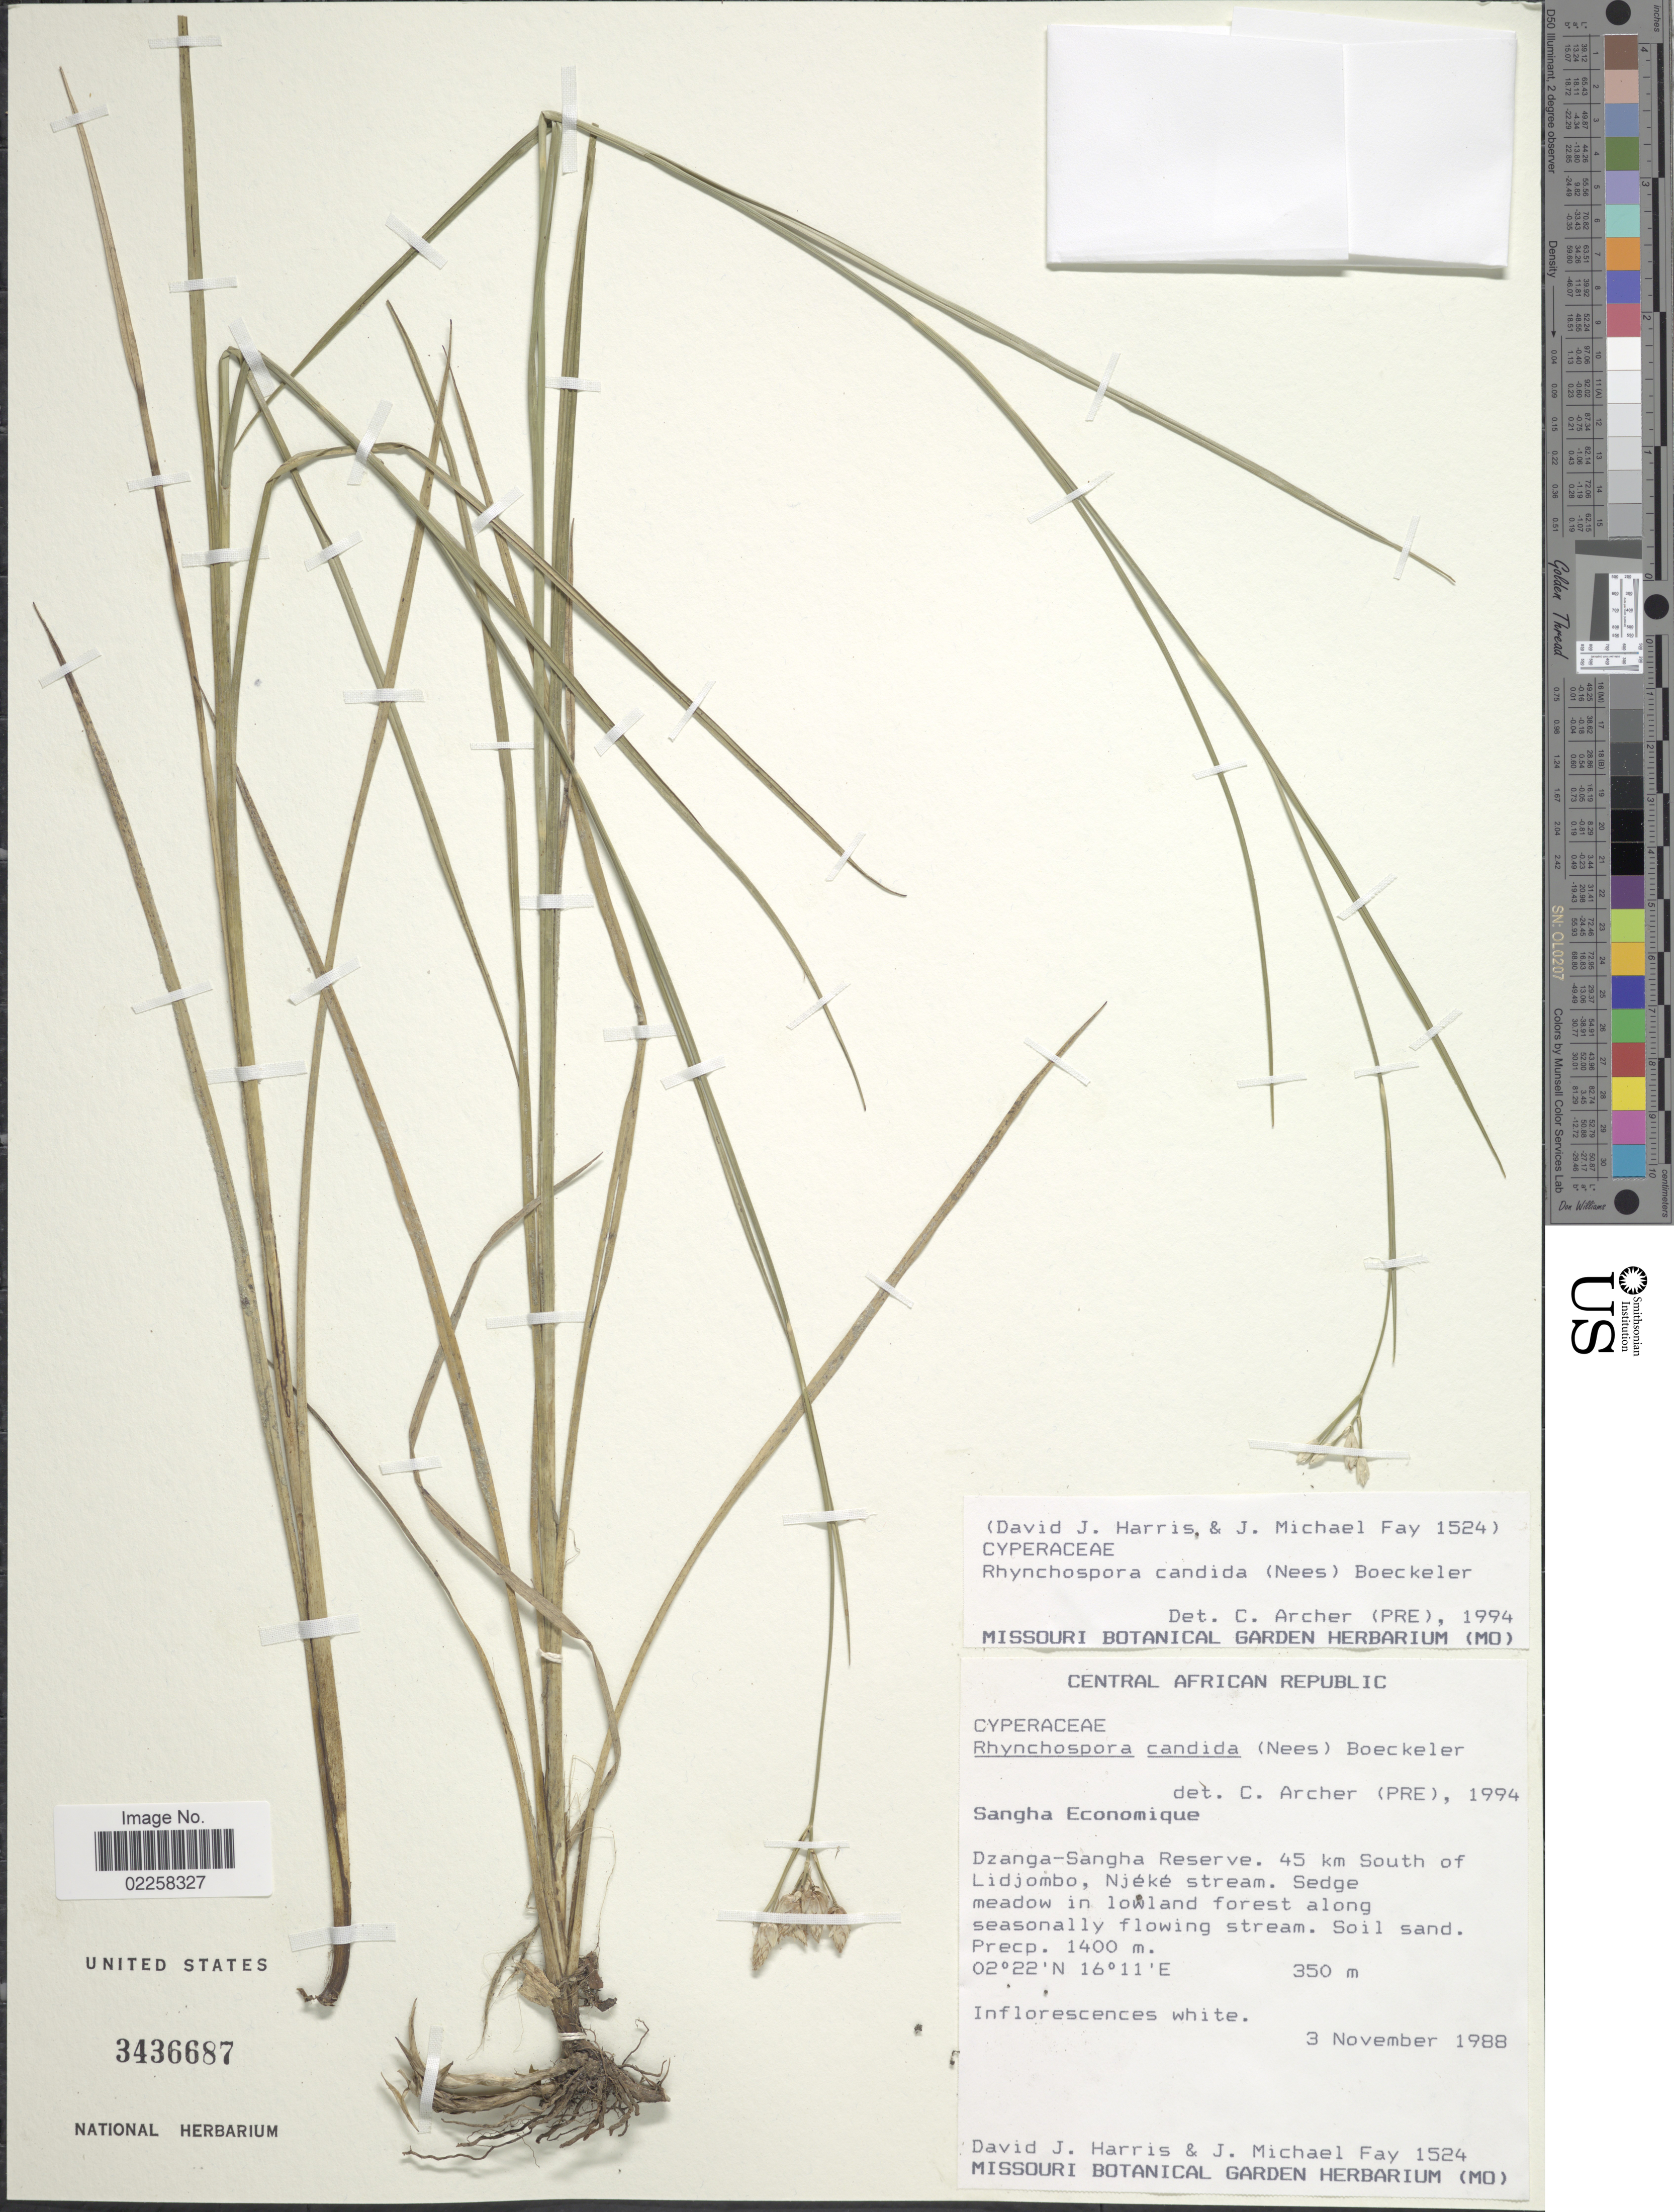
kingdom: Plantae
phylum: Tracheophyta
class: Liliopsida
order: Poales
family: Cyperaceae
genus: Rhynchospora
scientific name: Rhynchospora candida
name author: (Nees) Boeckeler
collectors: D. J. Harris & J. M. Fay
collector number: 1524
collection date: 1988-11-03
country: Congo, Republic of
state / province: Sangha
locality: Central African Republic, Sangha Economique, Dzanga-Sangha Reserve. 45 km South of Lidjombo, Njeke stream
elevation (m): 350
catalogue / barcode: US 3436687